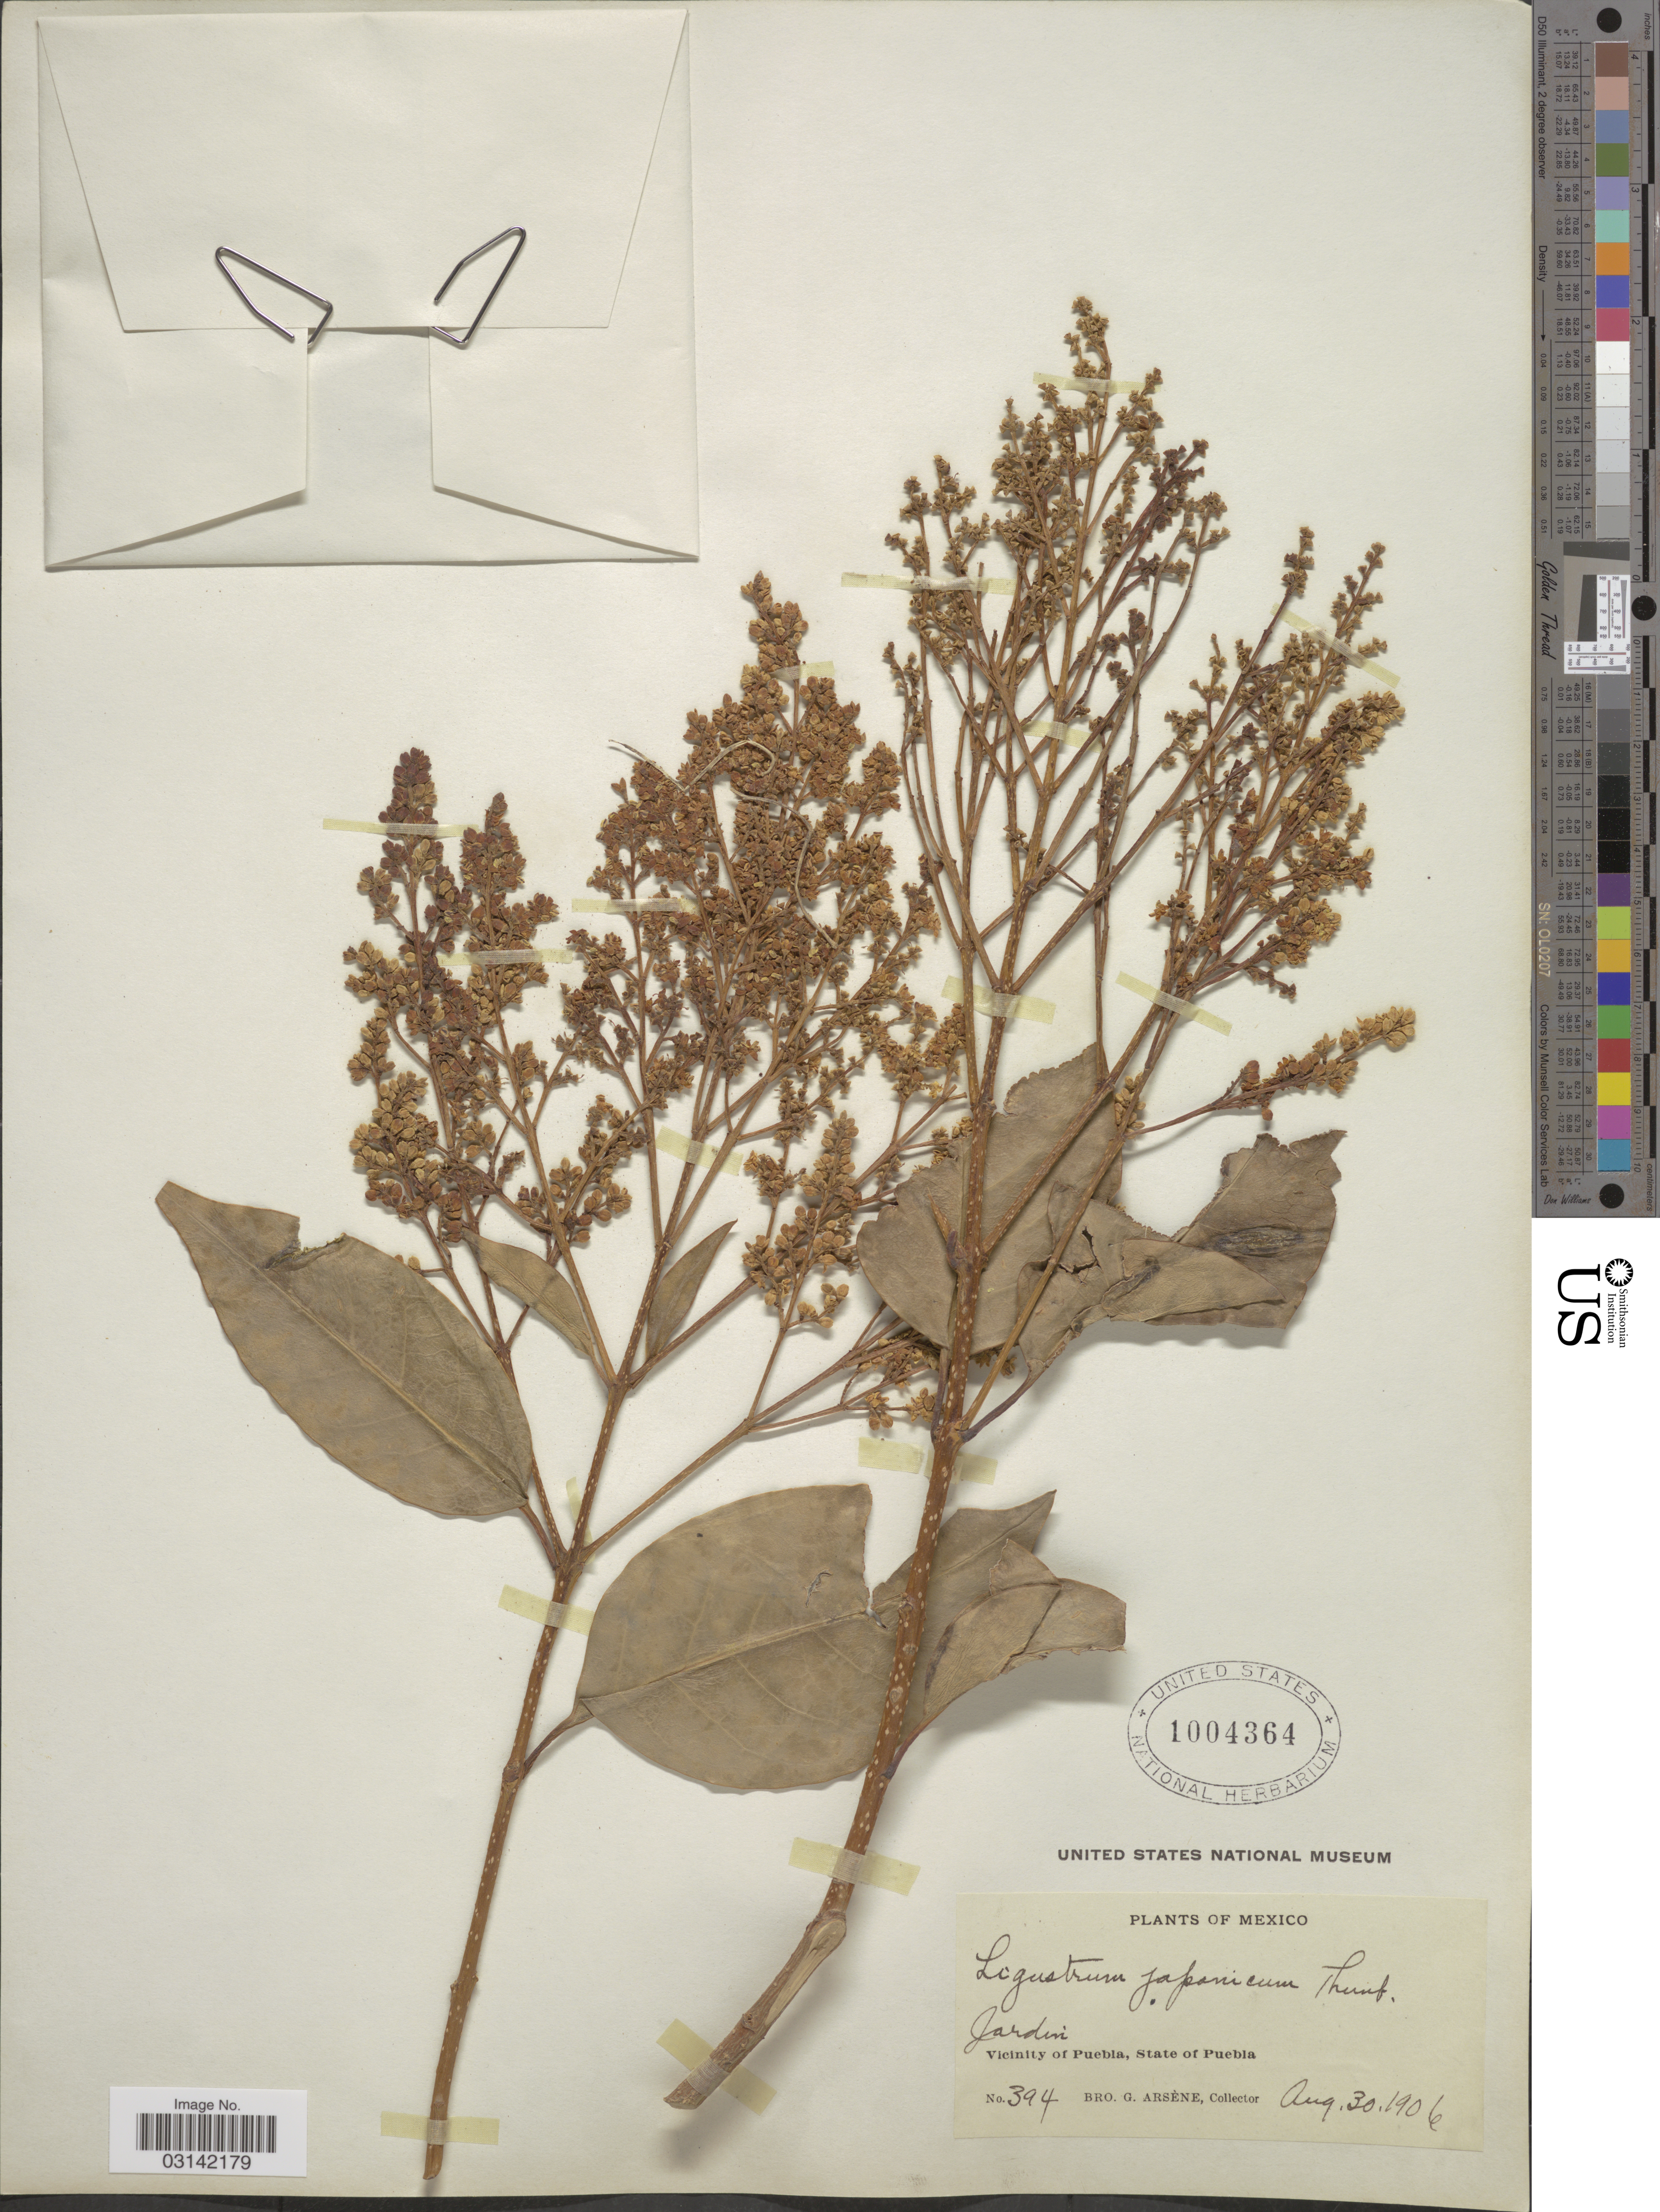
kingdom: Plantae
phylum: Tracheophyta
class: Magnoliopsida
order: Lamiales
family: Oleaceae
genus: Ligustrum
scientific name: Ligustrum japonicum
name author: Thunb.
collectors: Bro. G. Arsène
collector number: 394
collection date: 1906-08-30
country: Mexico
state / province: Puebla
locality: Jardin, Vicinity of Puebla.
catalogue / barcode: US 1004364